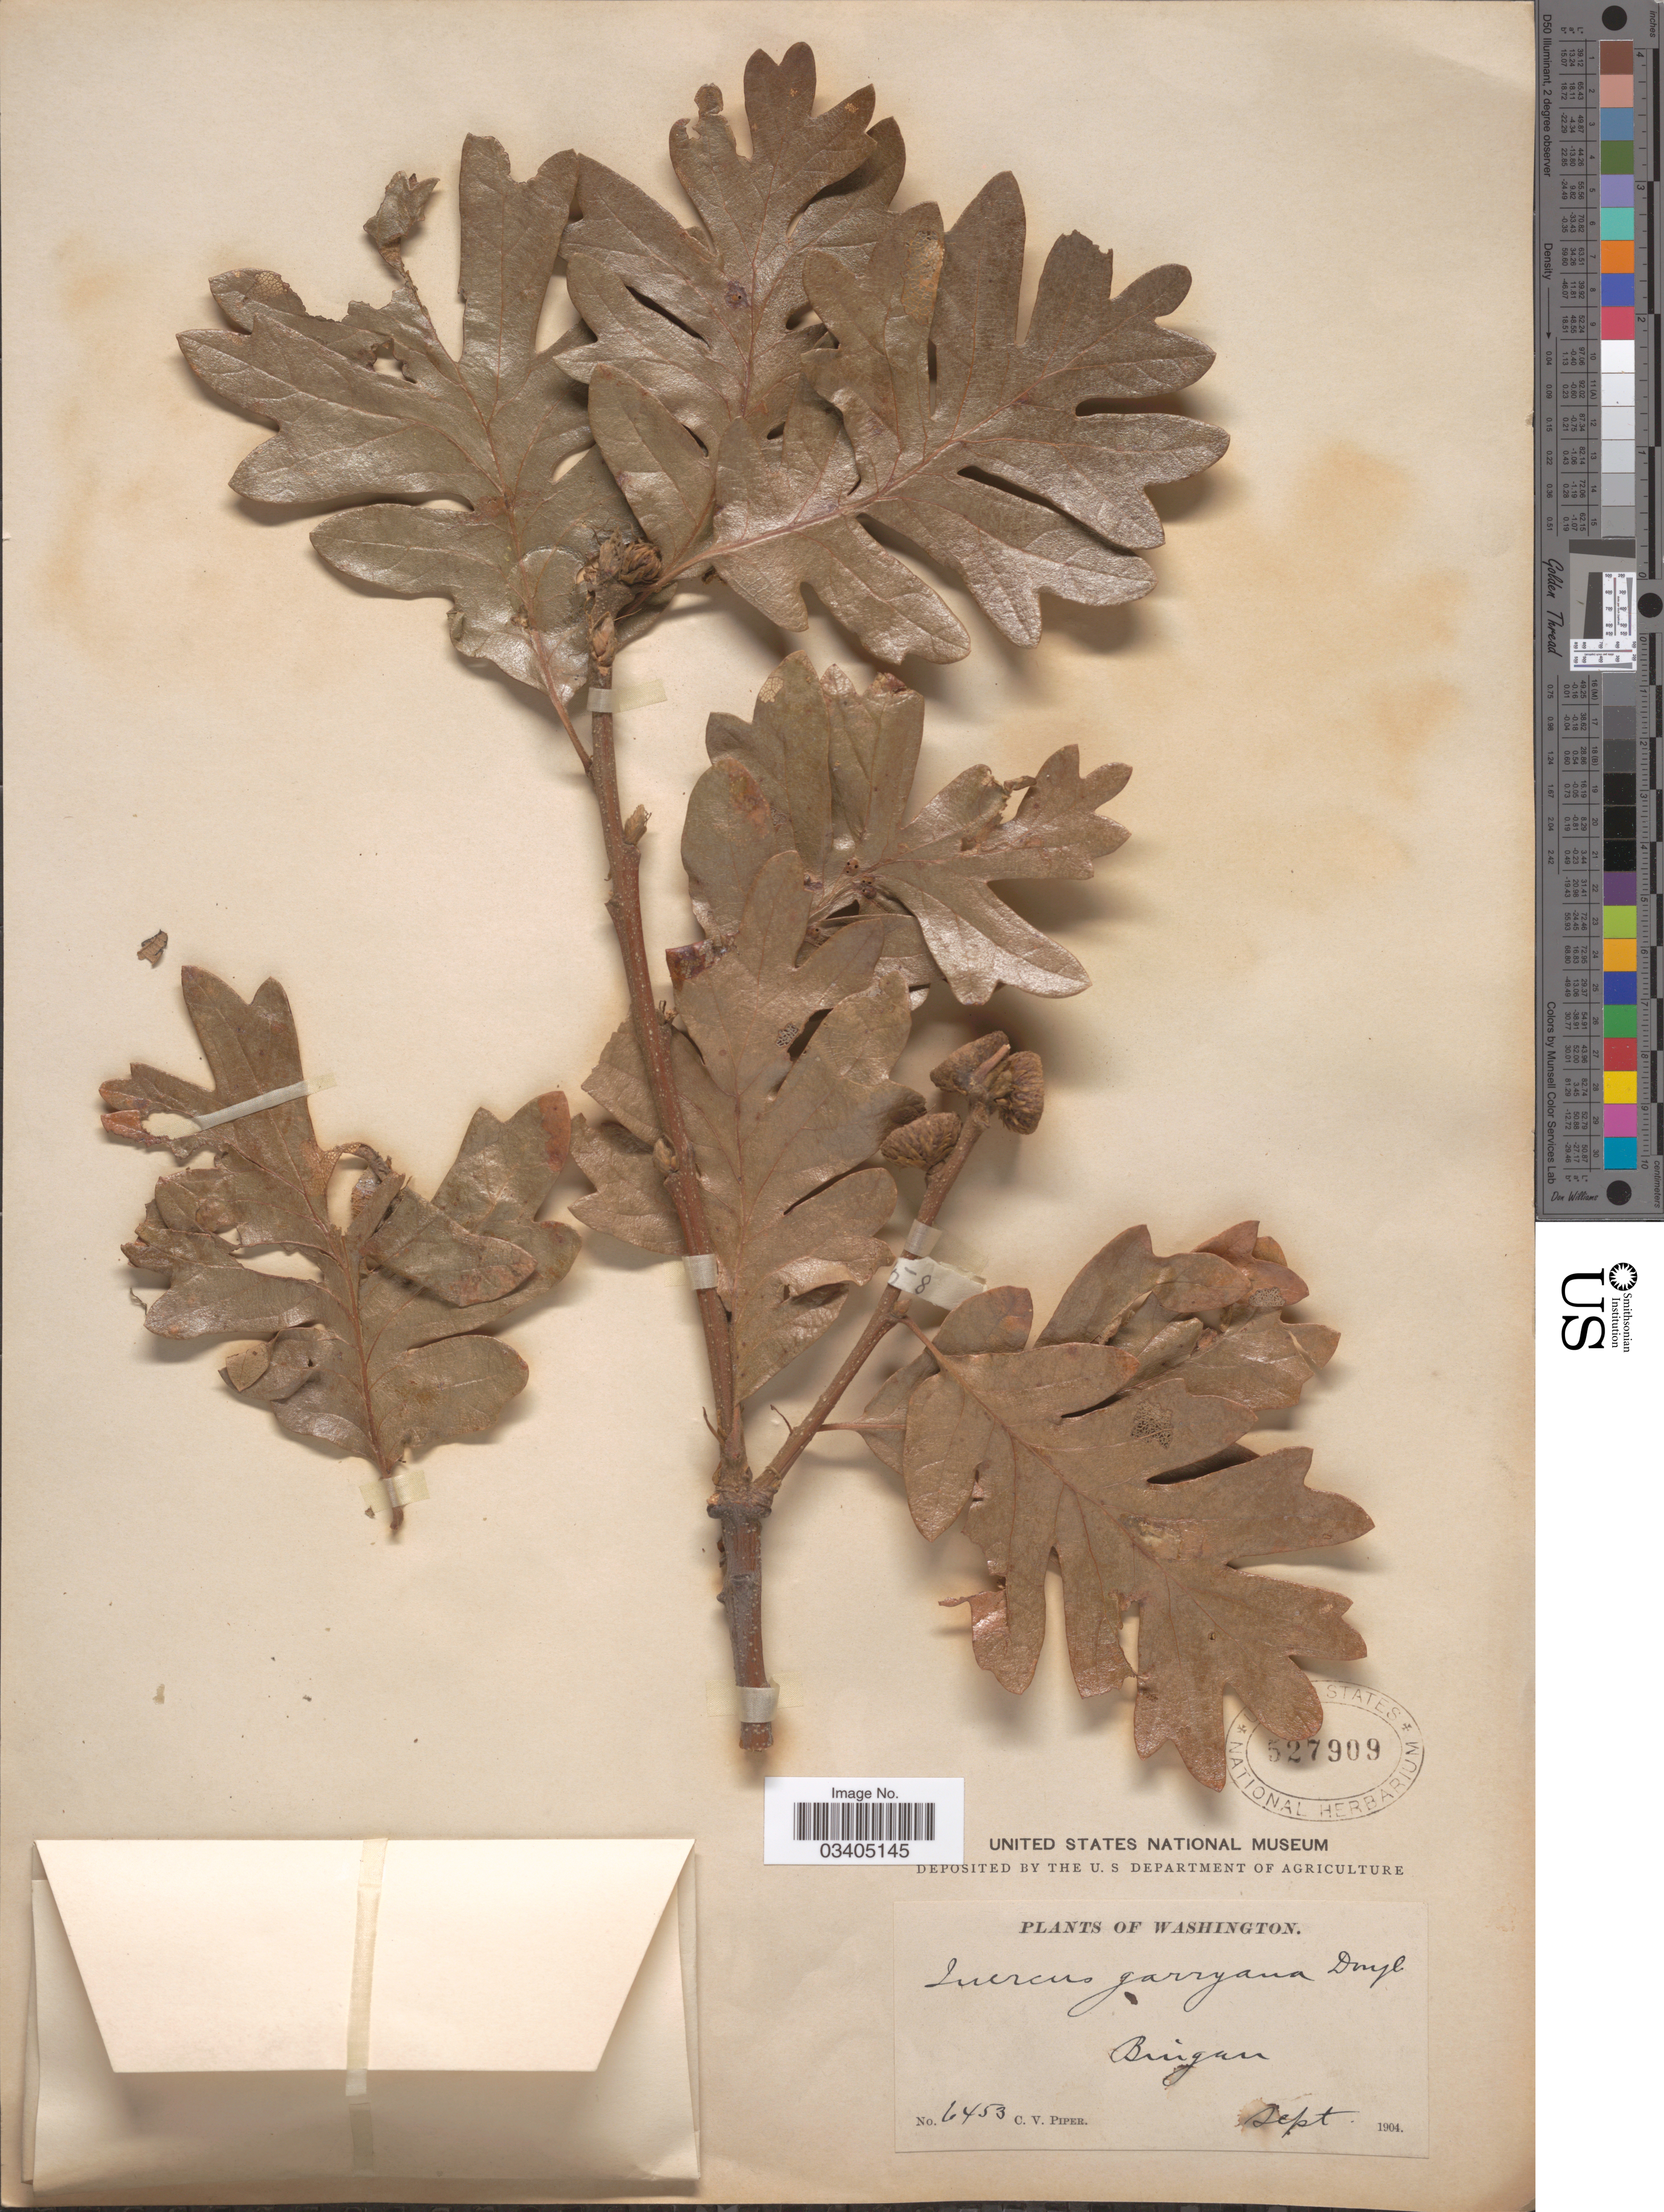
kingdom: Plantae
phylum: Tracheophyta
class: Magnoliopsida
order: Fagales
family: Fagaceae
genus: Quercus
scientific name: Quercus garryana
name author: Douglas ex Hook.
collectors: C. V. Piper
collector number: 6453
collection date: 1904-09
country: United States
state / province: Washington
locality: Bingen.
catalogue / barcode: US 527909